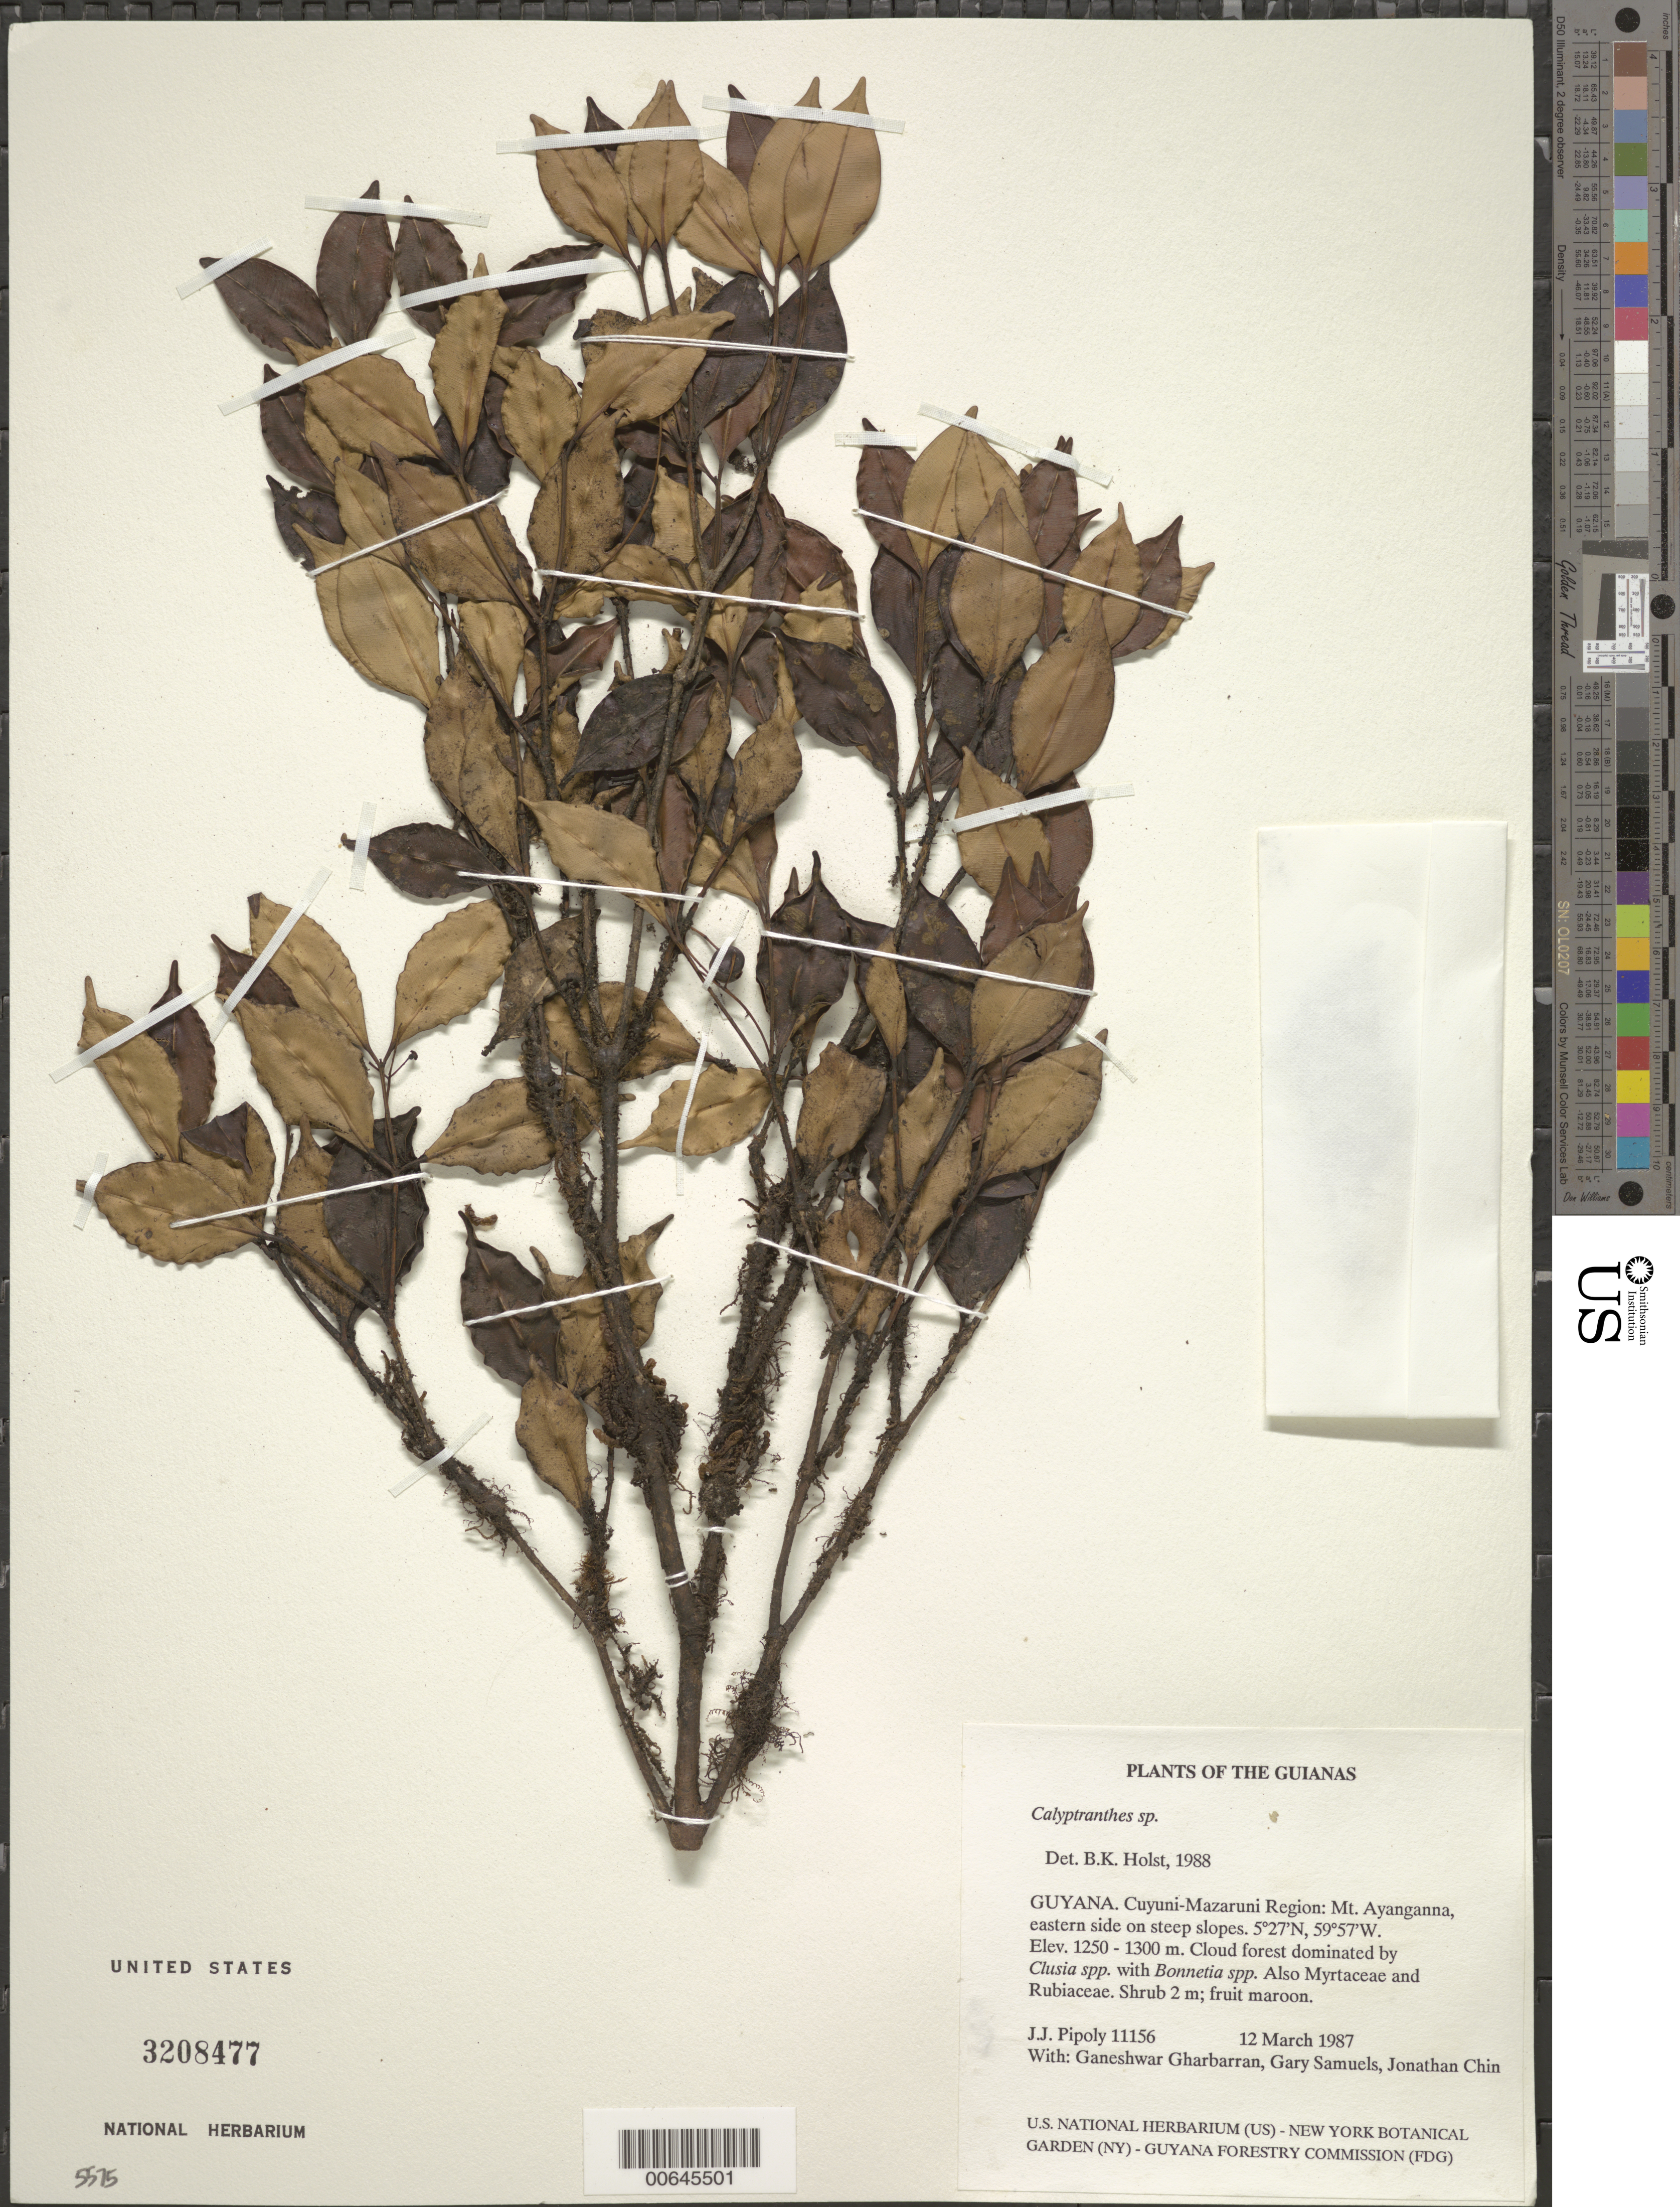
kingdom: Plantae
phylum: Tracheophyta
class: Magnoliopsida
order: Myrtales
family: Myrtaceae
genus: Myrcia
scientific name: Myrcia sp.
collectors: J. J. Pipoly, G. Gharbarran, G. Samuels & J. Chin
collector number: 11156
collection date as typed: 12 March 1987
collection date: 1987-03-12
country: Guyana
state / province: Cuyuni-Mazaruni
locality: Mt. Ayanganna, eastern side on steep slopes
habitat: Cloud forest dominants Clusia spp. with Bonnetia spp. Also Myrtaceae and Rubiaceae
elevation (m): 1250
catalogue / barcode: US 3208477